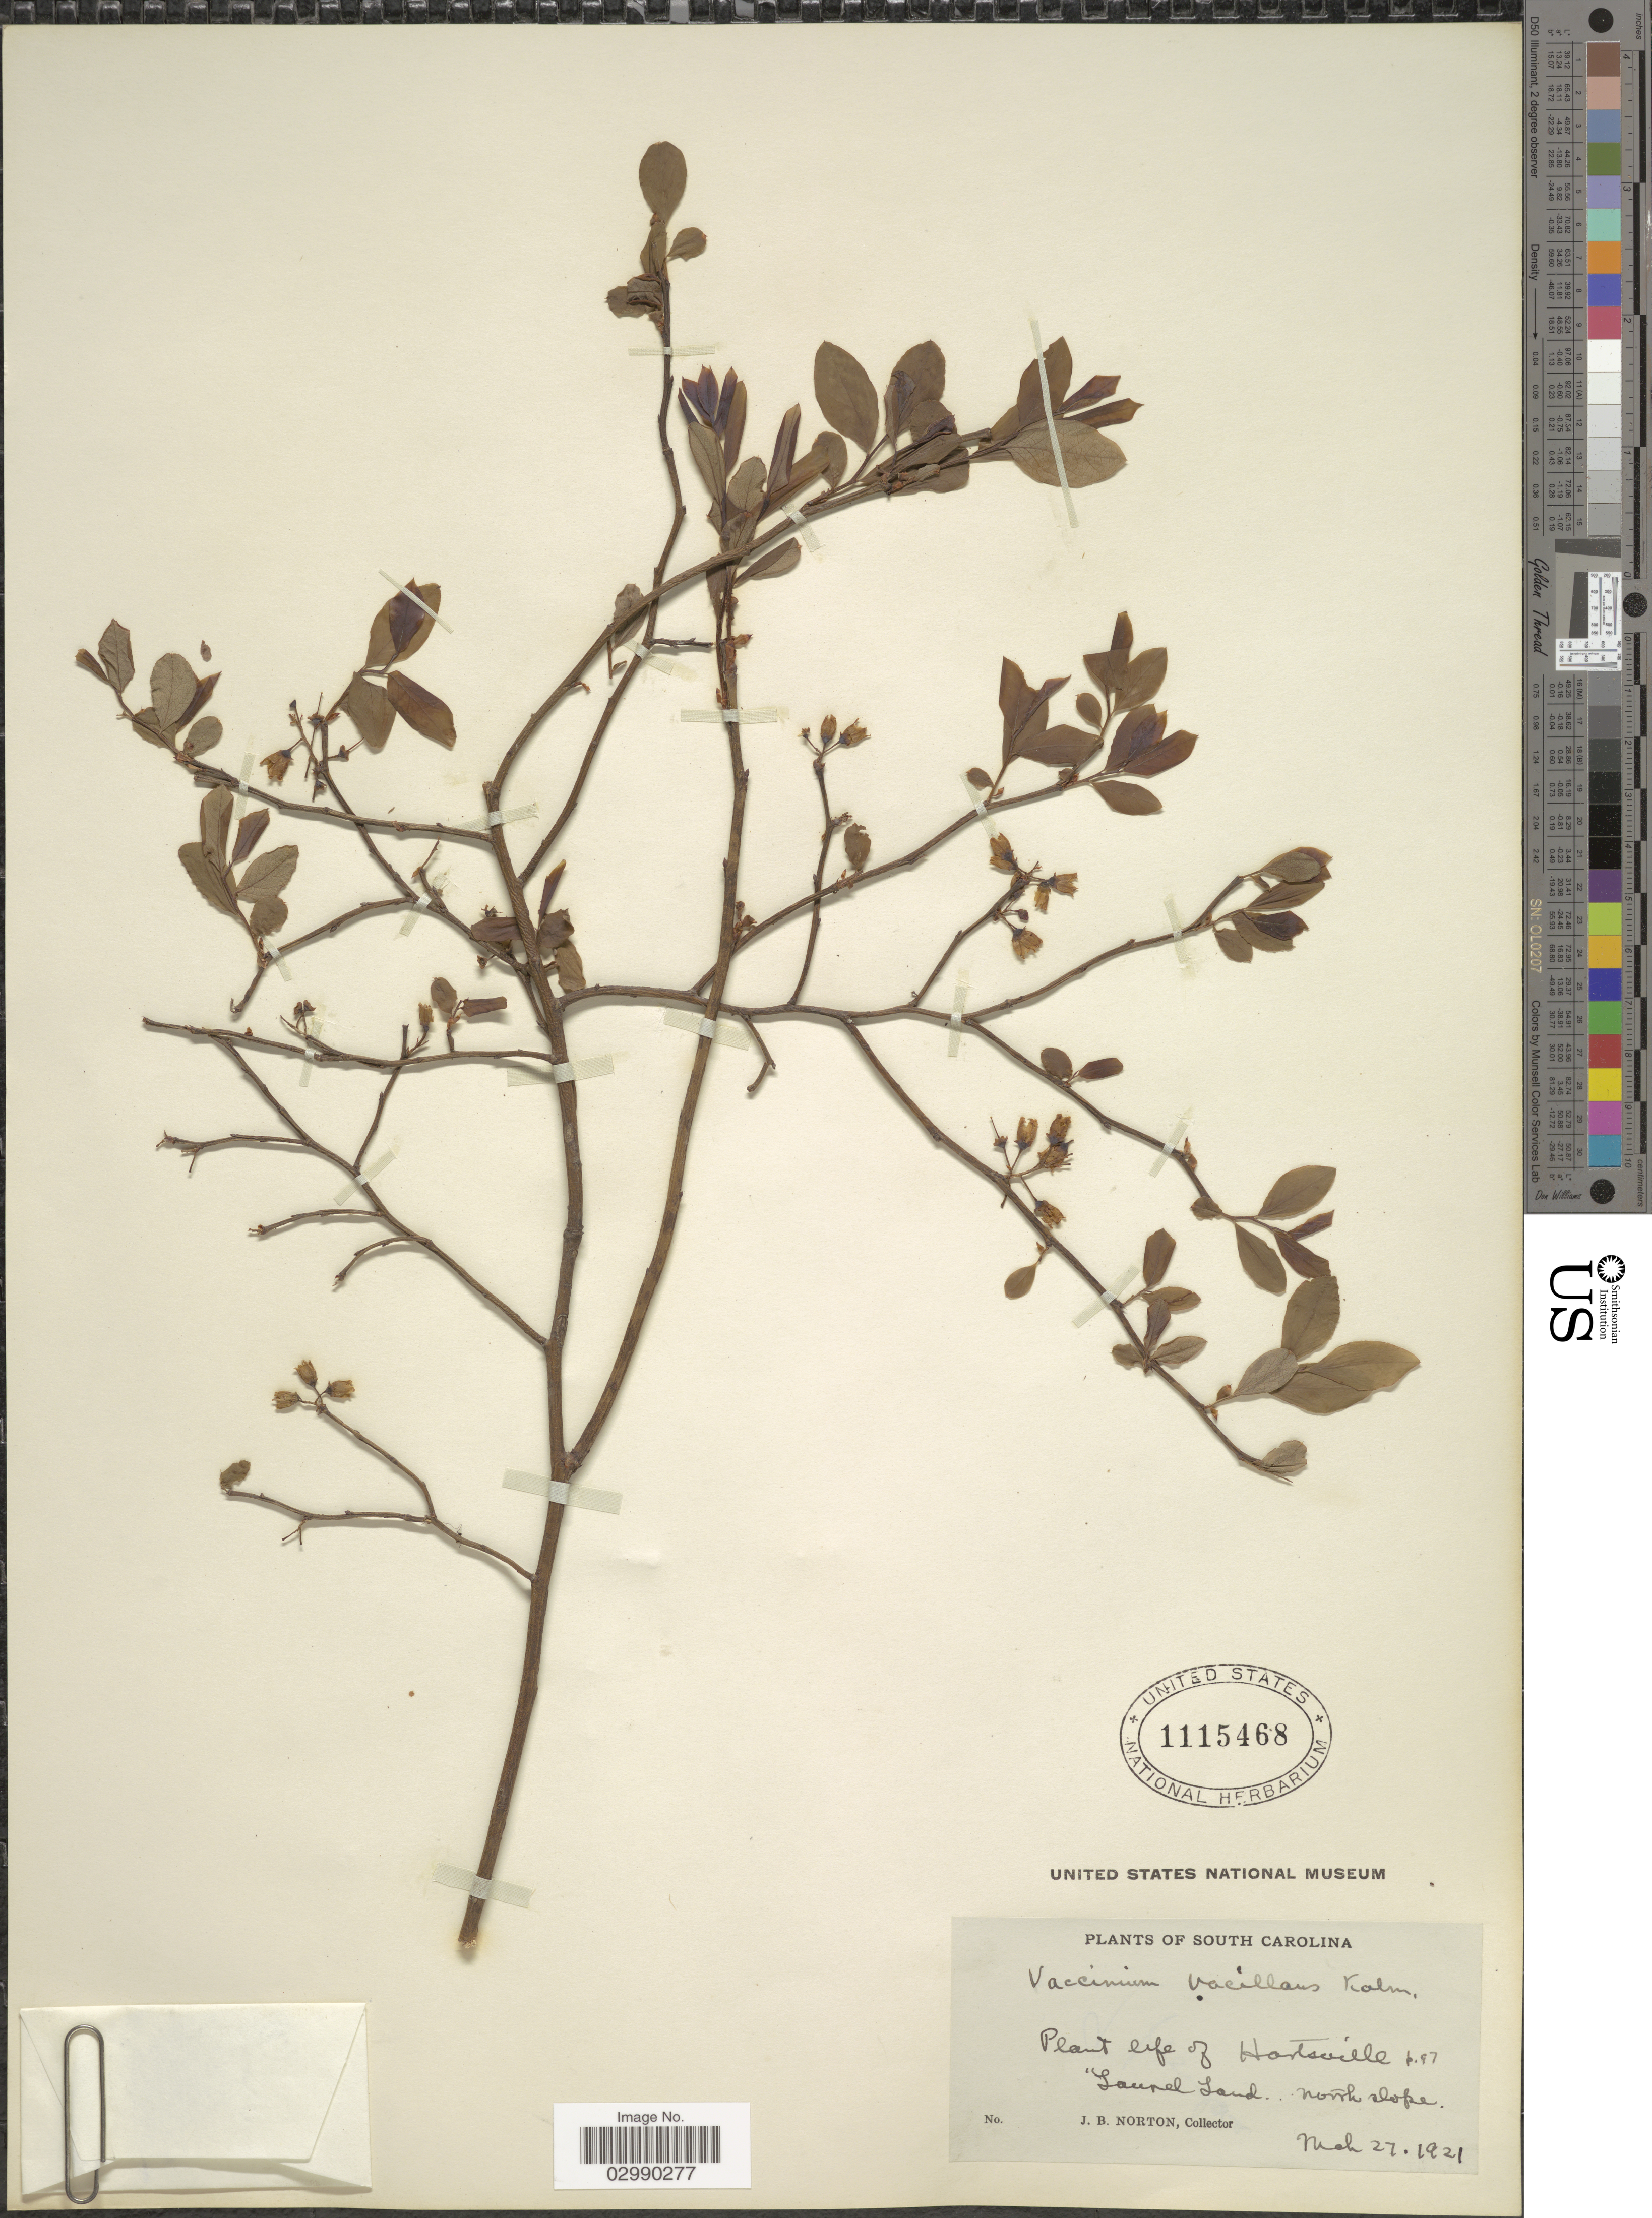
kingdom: Plantae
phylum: Tracheophyta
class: Magnoliopsida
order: Ericales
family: Ericaceae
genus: Vaccinium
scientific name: Vaccinium vacillans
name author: Kalm ex Torr.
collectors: J. B. Norton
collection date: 1921-03-27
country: United States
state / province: South Carolina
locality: Laurel Land. North slope.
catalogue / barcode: US 1115468